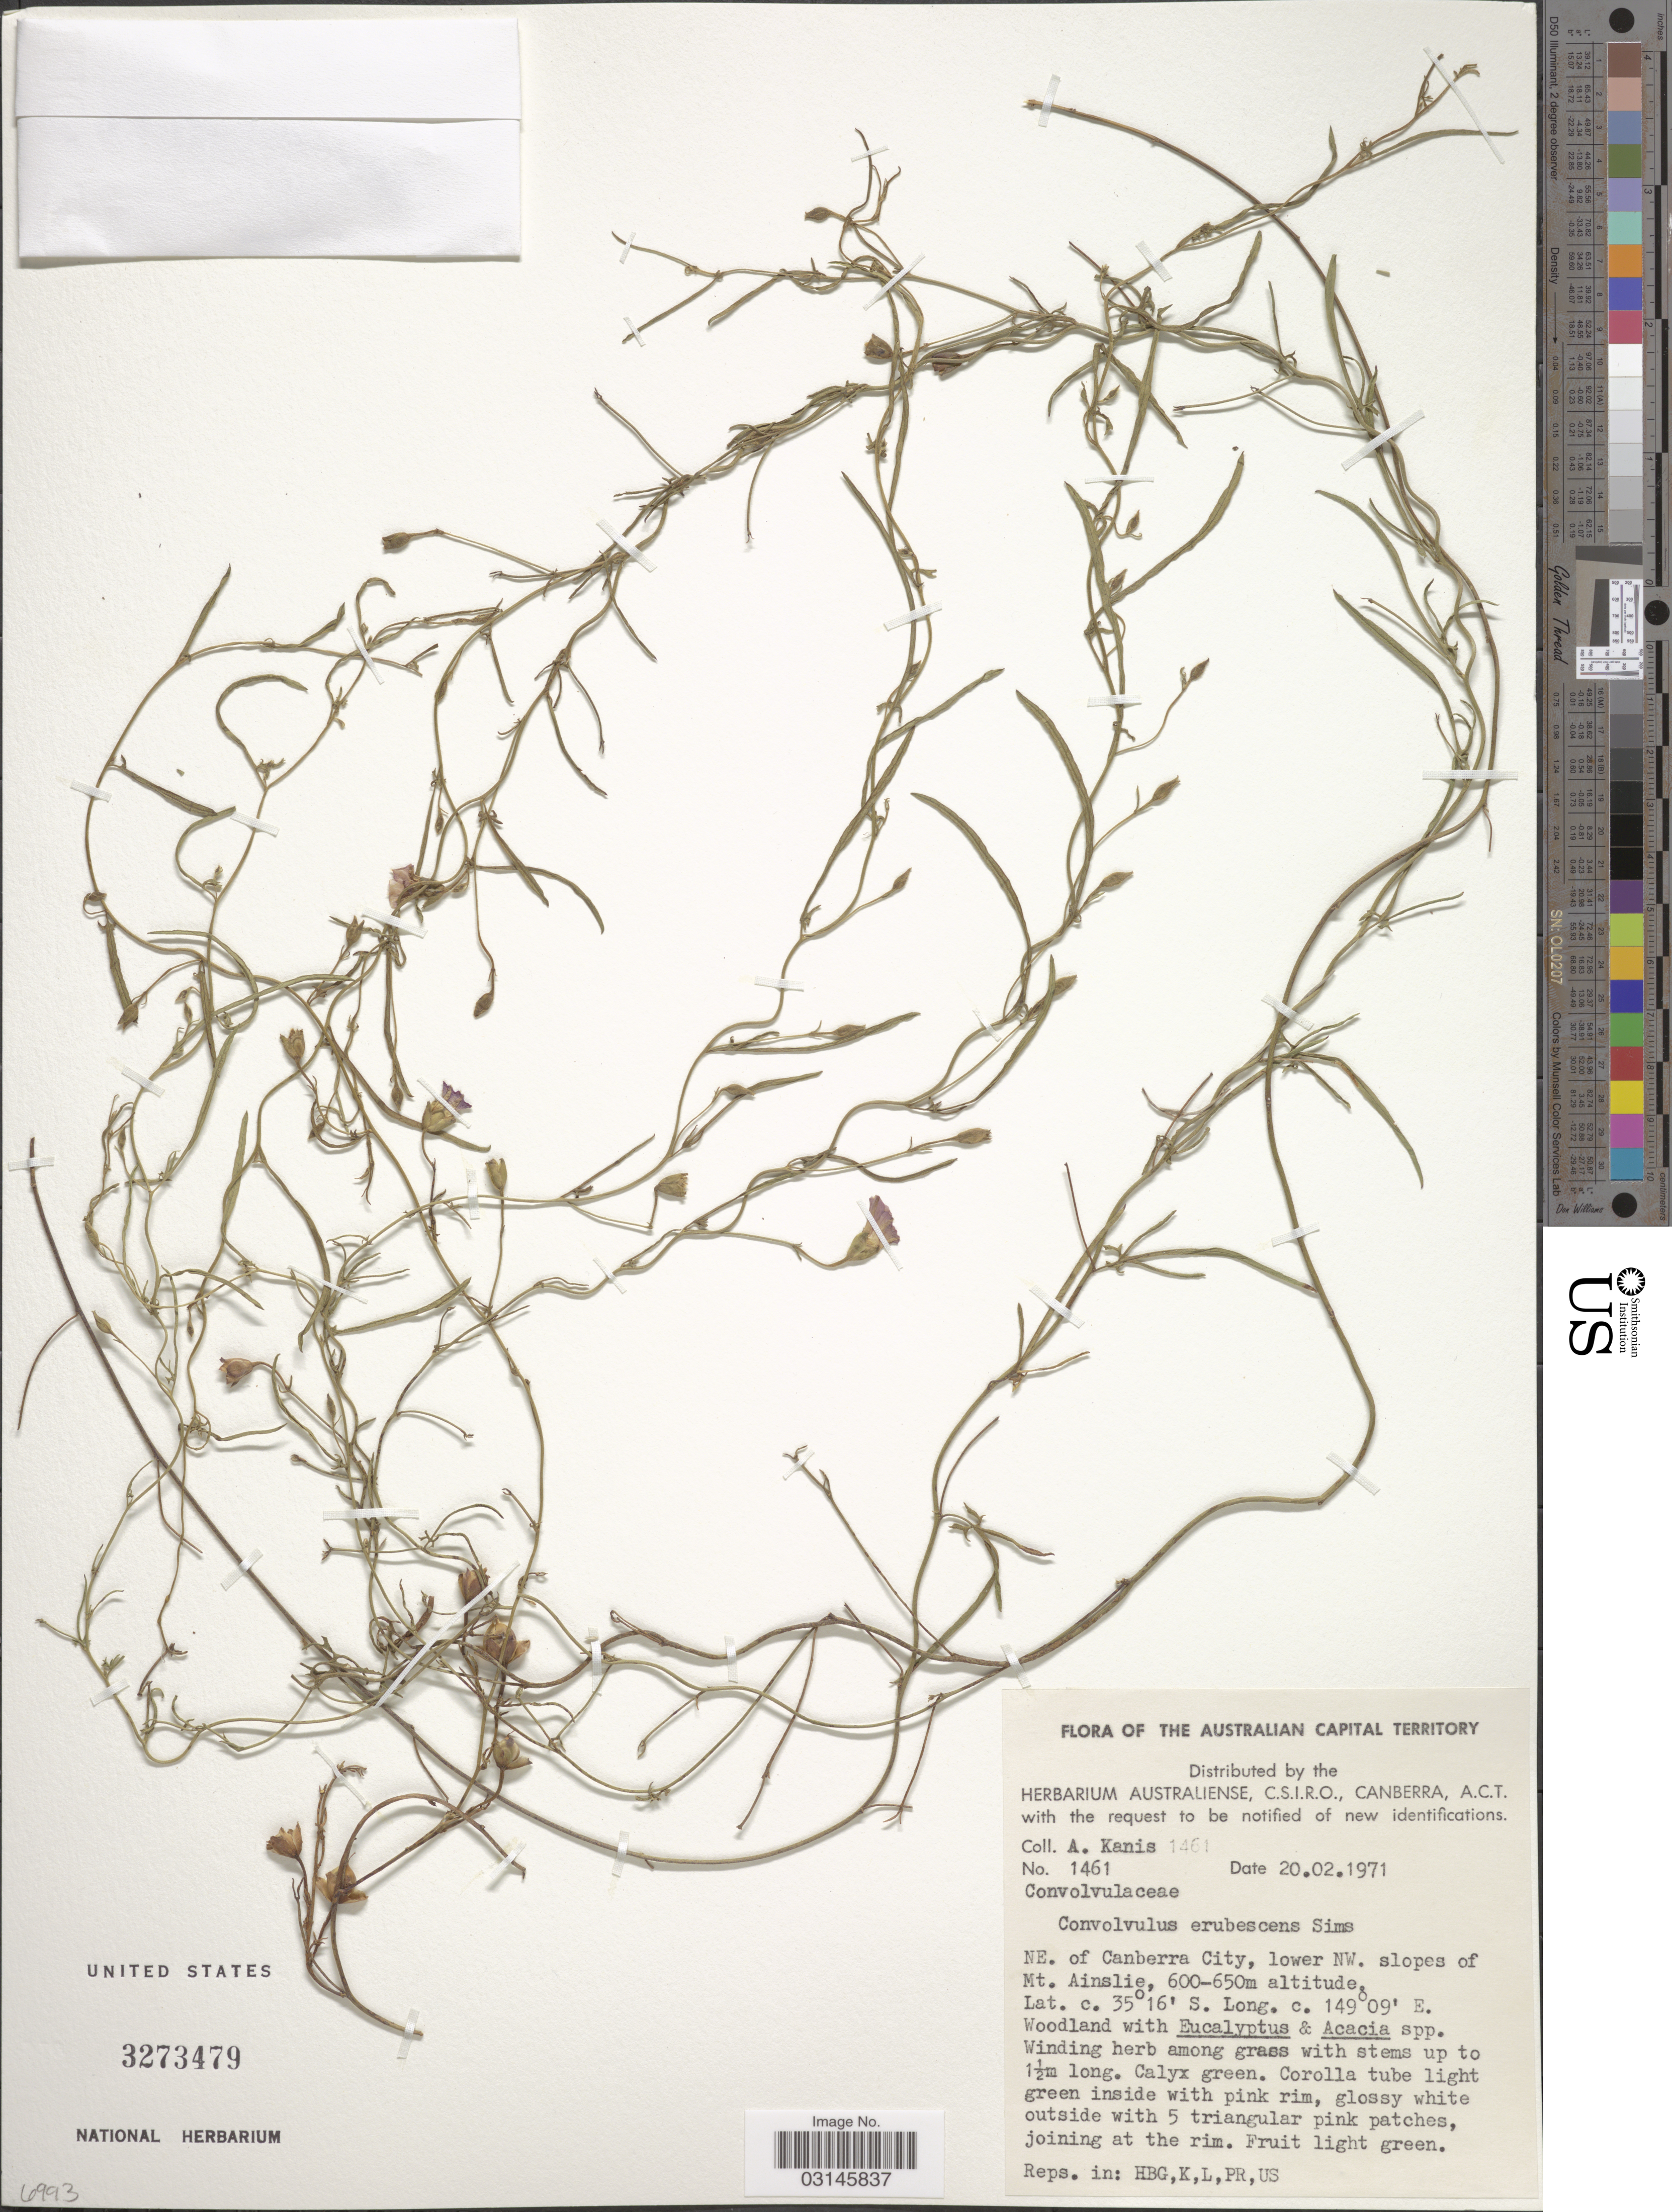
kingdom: Plantae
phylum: Tracheophyta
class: Magnoliopsida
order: Solanales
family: Convolvulaceae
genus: Convolvulus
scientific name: Convolvulus erubescens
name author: Sims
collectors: A. Kanis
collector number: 1461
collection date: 1971-02-20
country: Australia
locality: The Australian Capital Territory, NE. of Canberra City, lower NW. slopes of Mt. Ainslie.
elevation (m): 600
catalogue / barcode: US 3273479